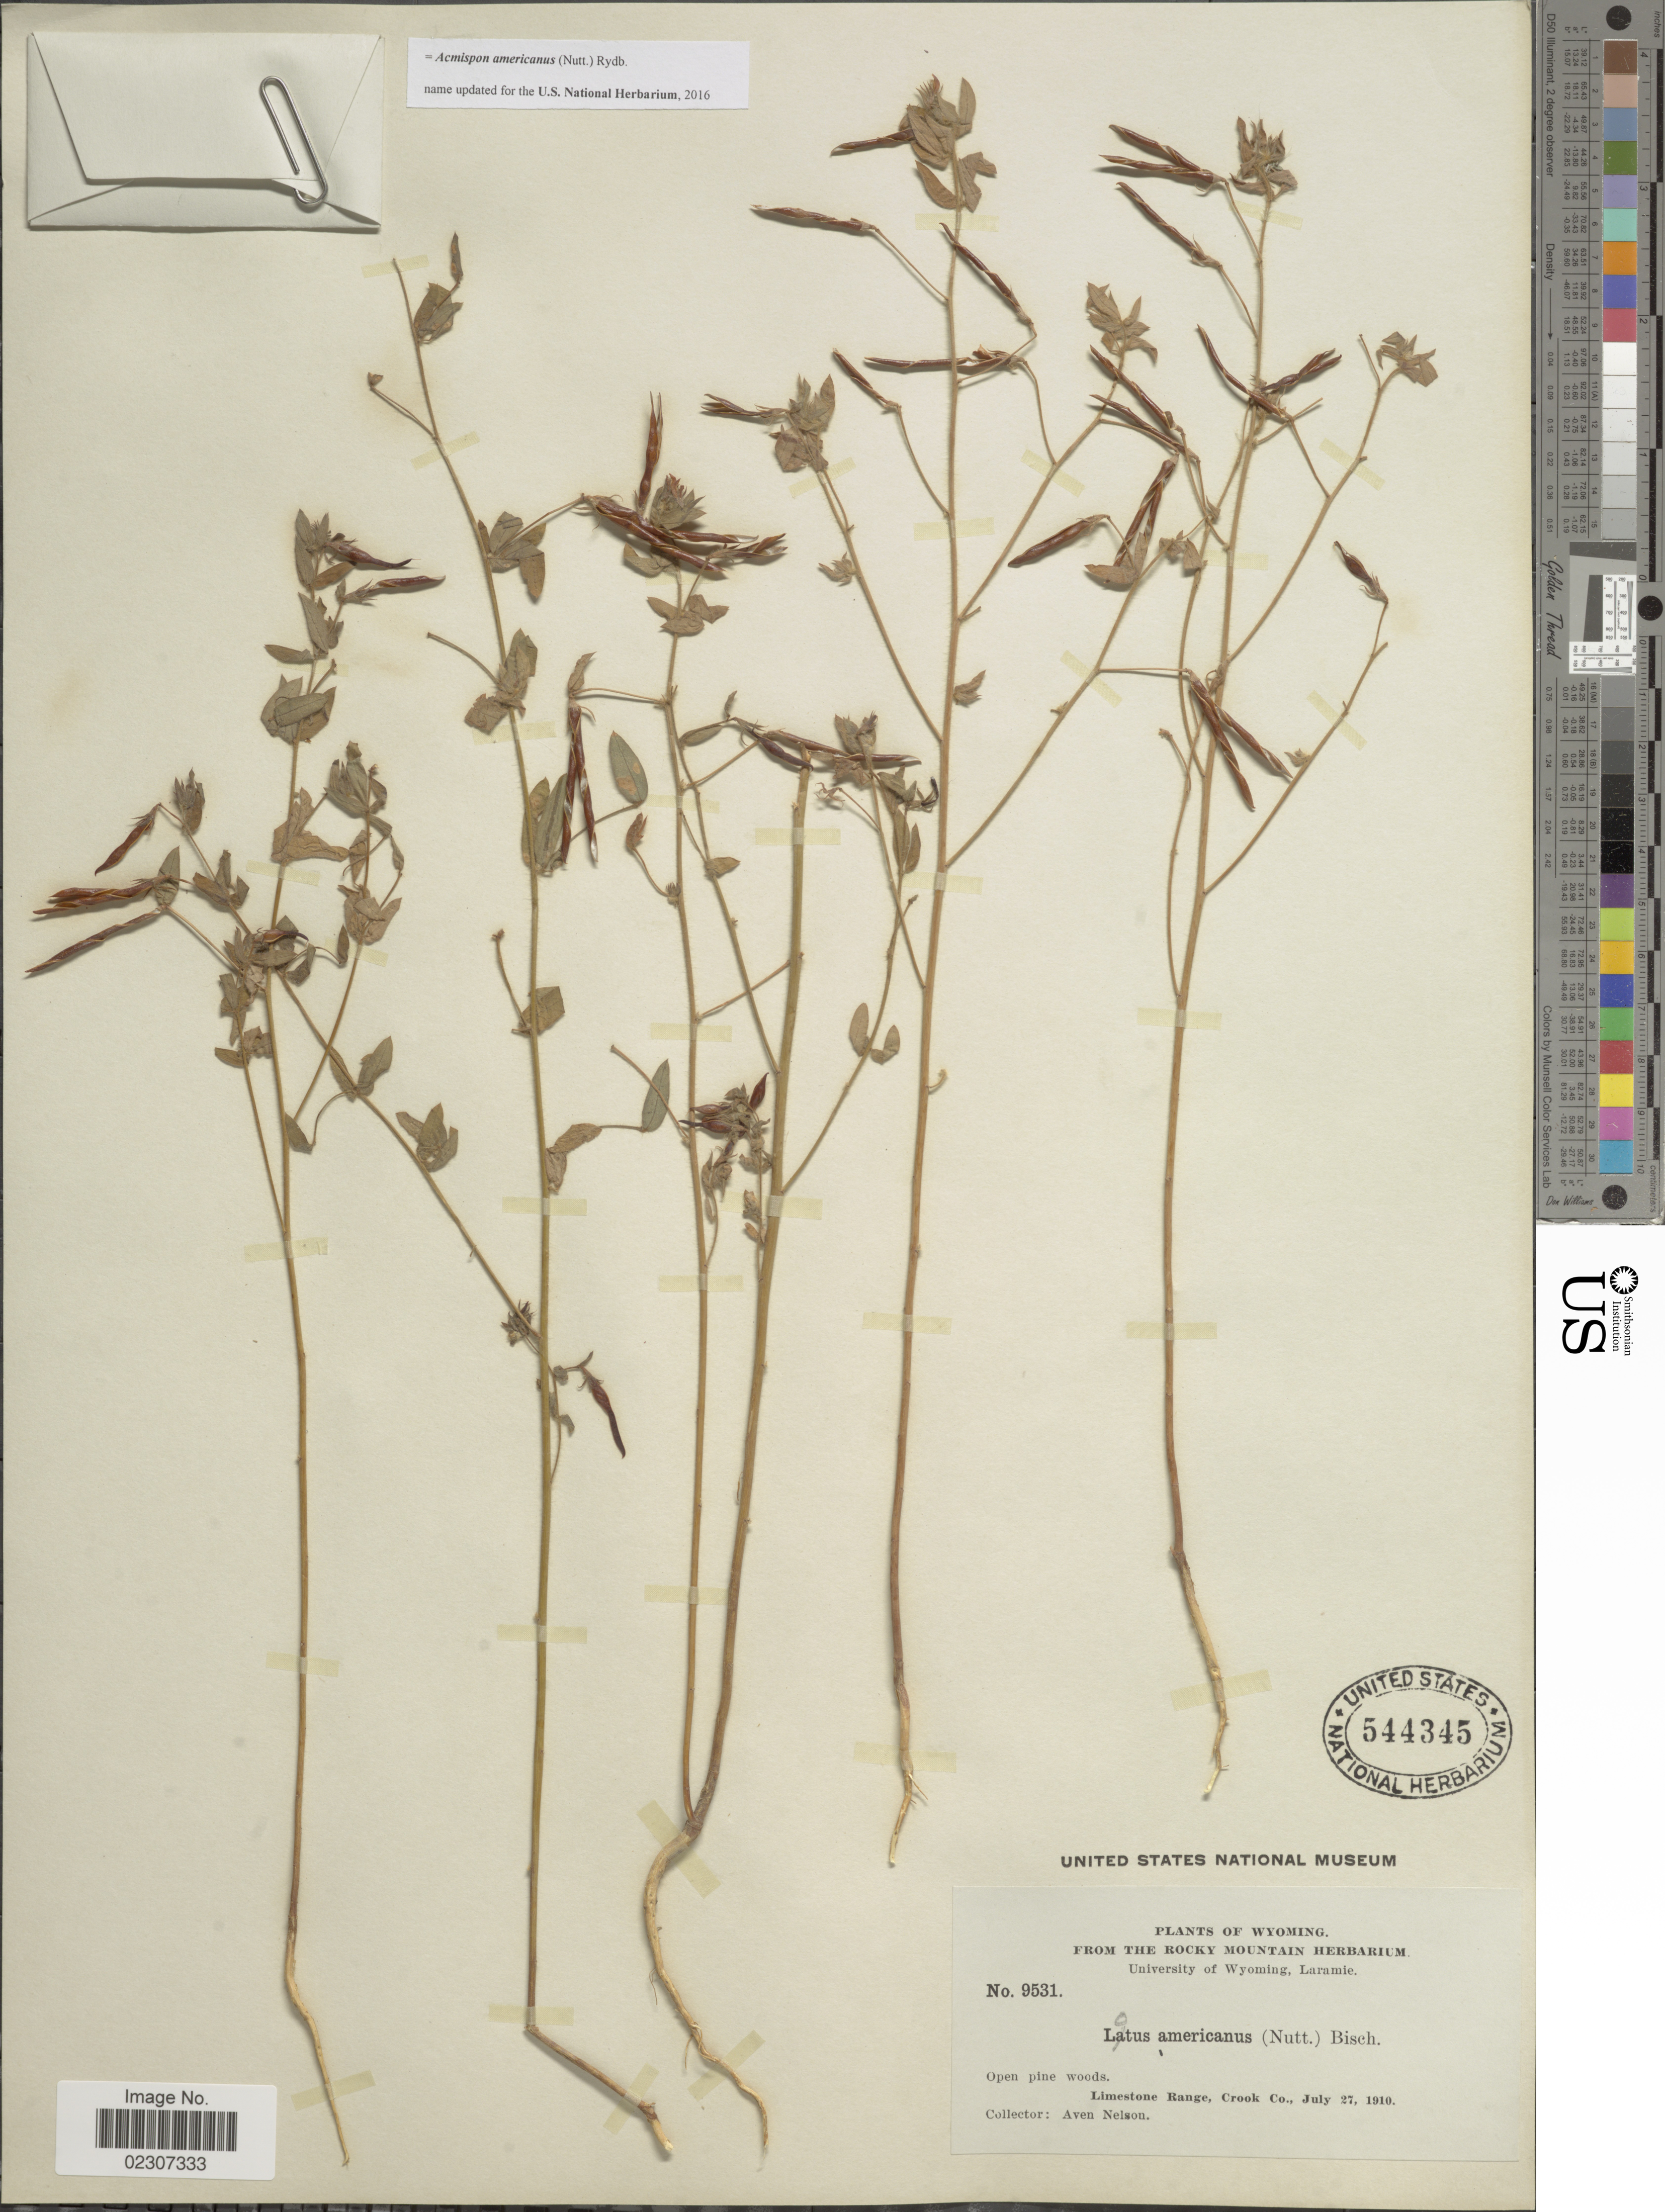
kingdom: Plantae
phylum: Tracheophyta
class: Magnoliopsida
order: Fabales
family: Fabaceae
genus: Acmispon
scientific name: Acmispon americanus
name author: (Nutt.) Rydb.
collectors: A. Nelson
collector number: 9531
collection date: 1910-07-27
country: United States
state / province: Wyoming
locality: Wyoming, Open pine woods, Limestone Range, Crook Co.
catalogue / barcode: US 544345